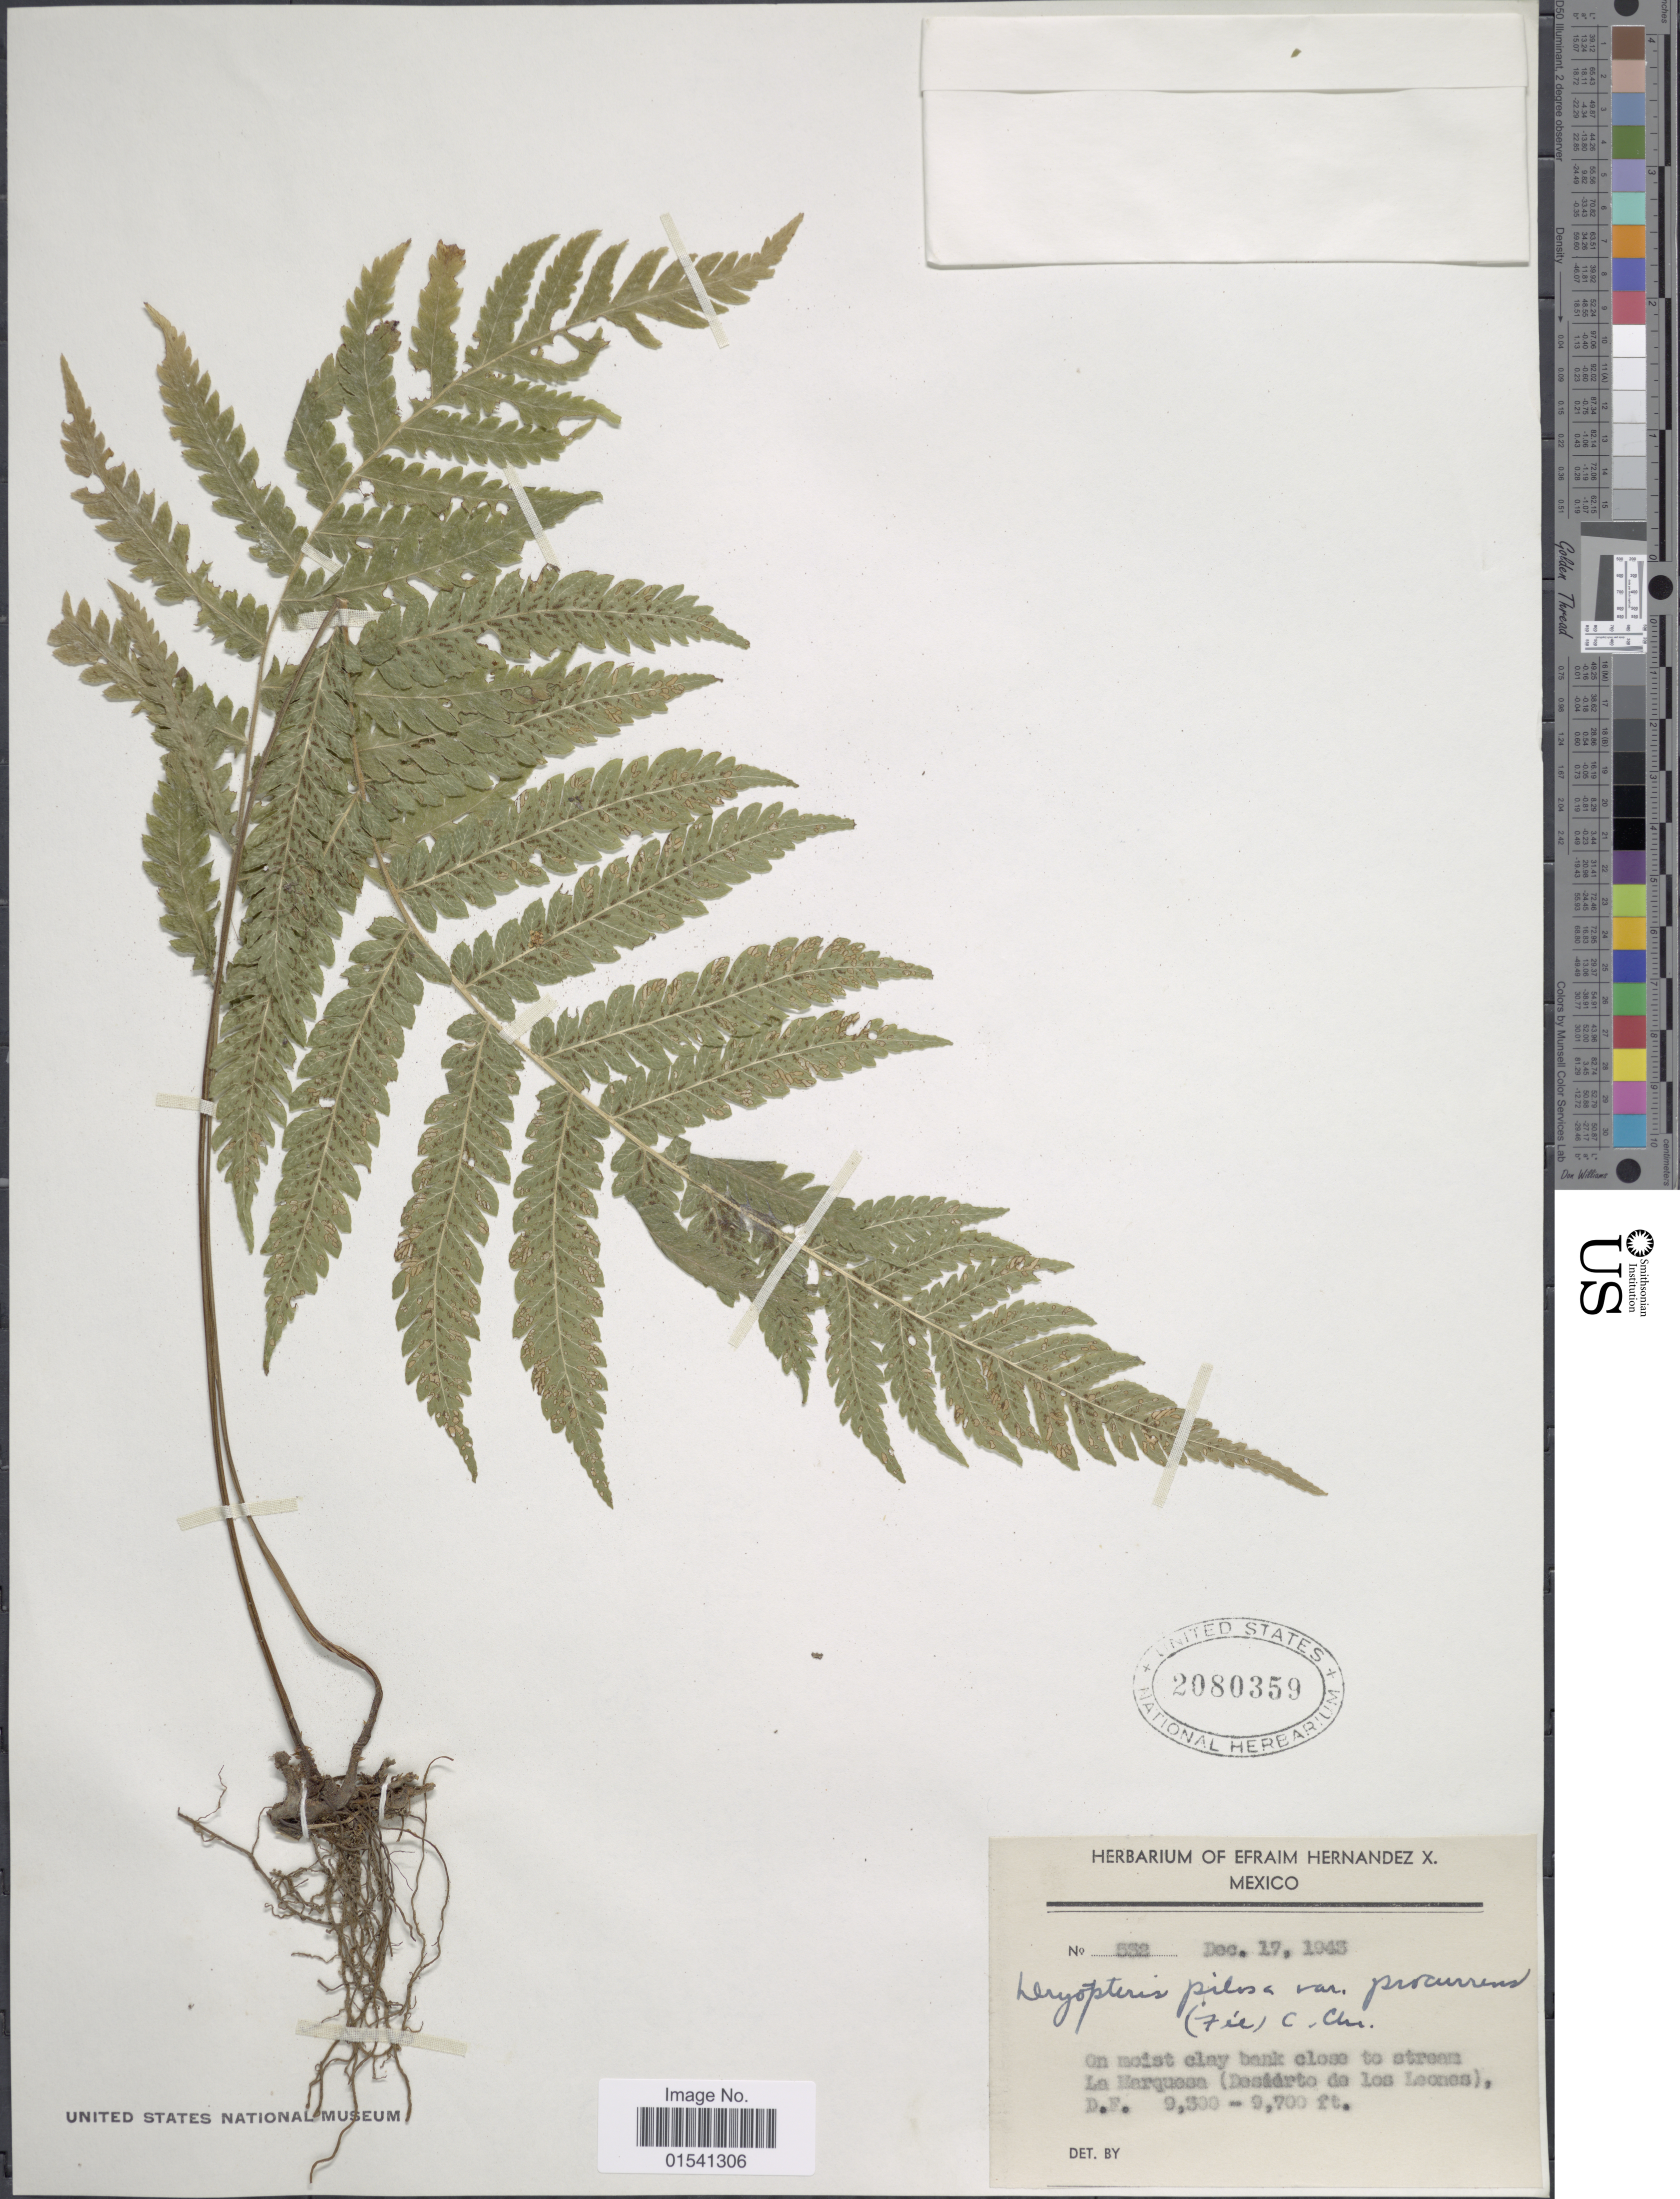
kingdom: Plantae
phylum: Tracheophyta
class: Polypodiopsida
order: Polypodiales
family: Thelypteridaceae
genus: Stegnogramma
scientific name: Stegnogramma pilosa var. villosa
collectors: ex herb. Efraim Hernandez X.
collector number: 532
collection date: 1943-12-17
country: Mexico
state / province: Distrito Federal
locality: On moist clay bank close stream La Maquesa (Deaerto de los Leones)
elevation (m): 2835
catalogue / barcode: US 2080359